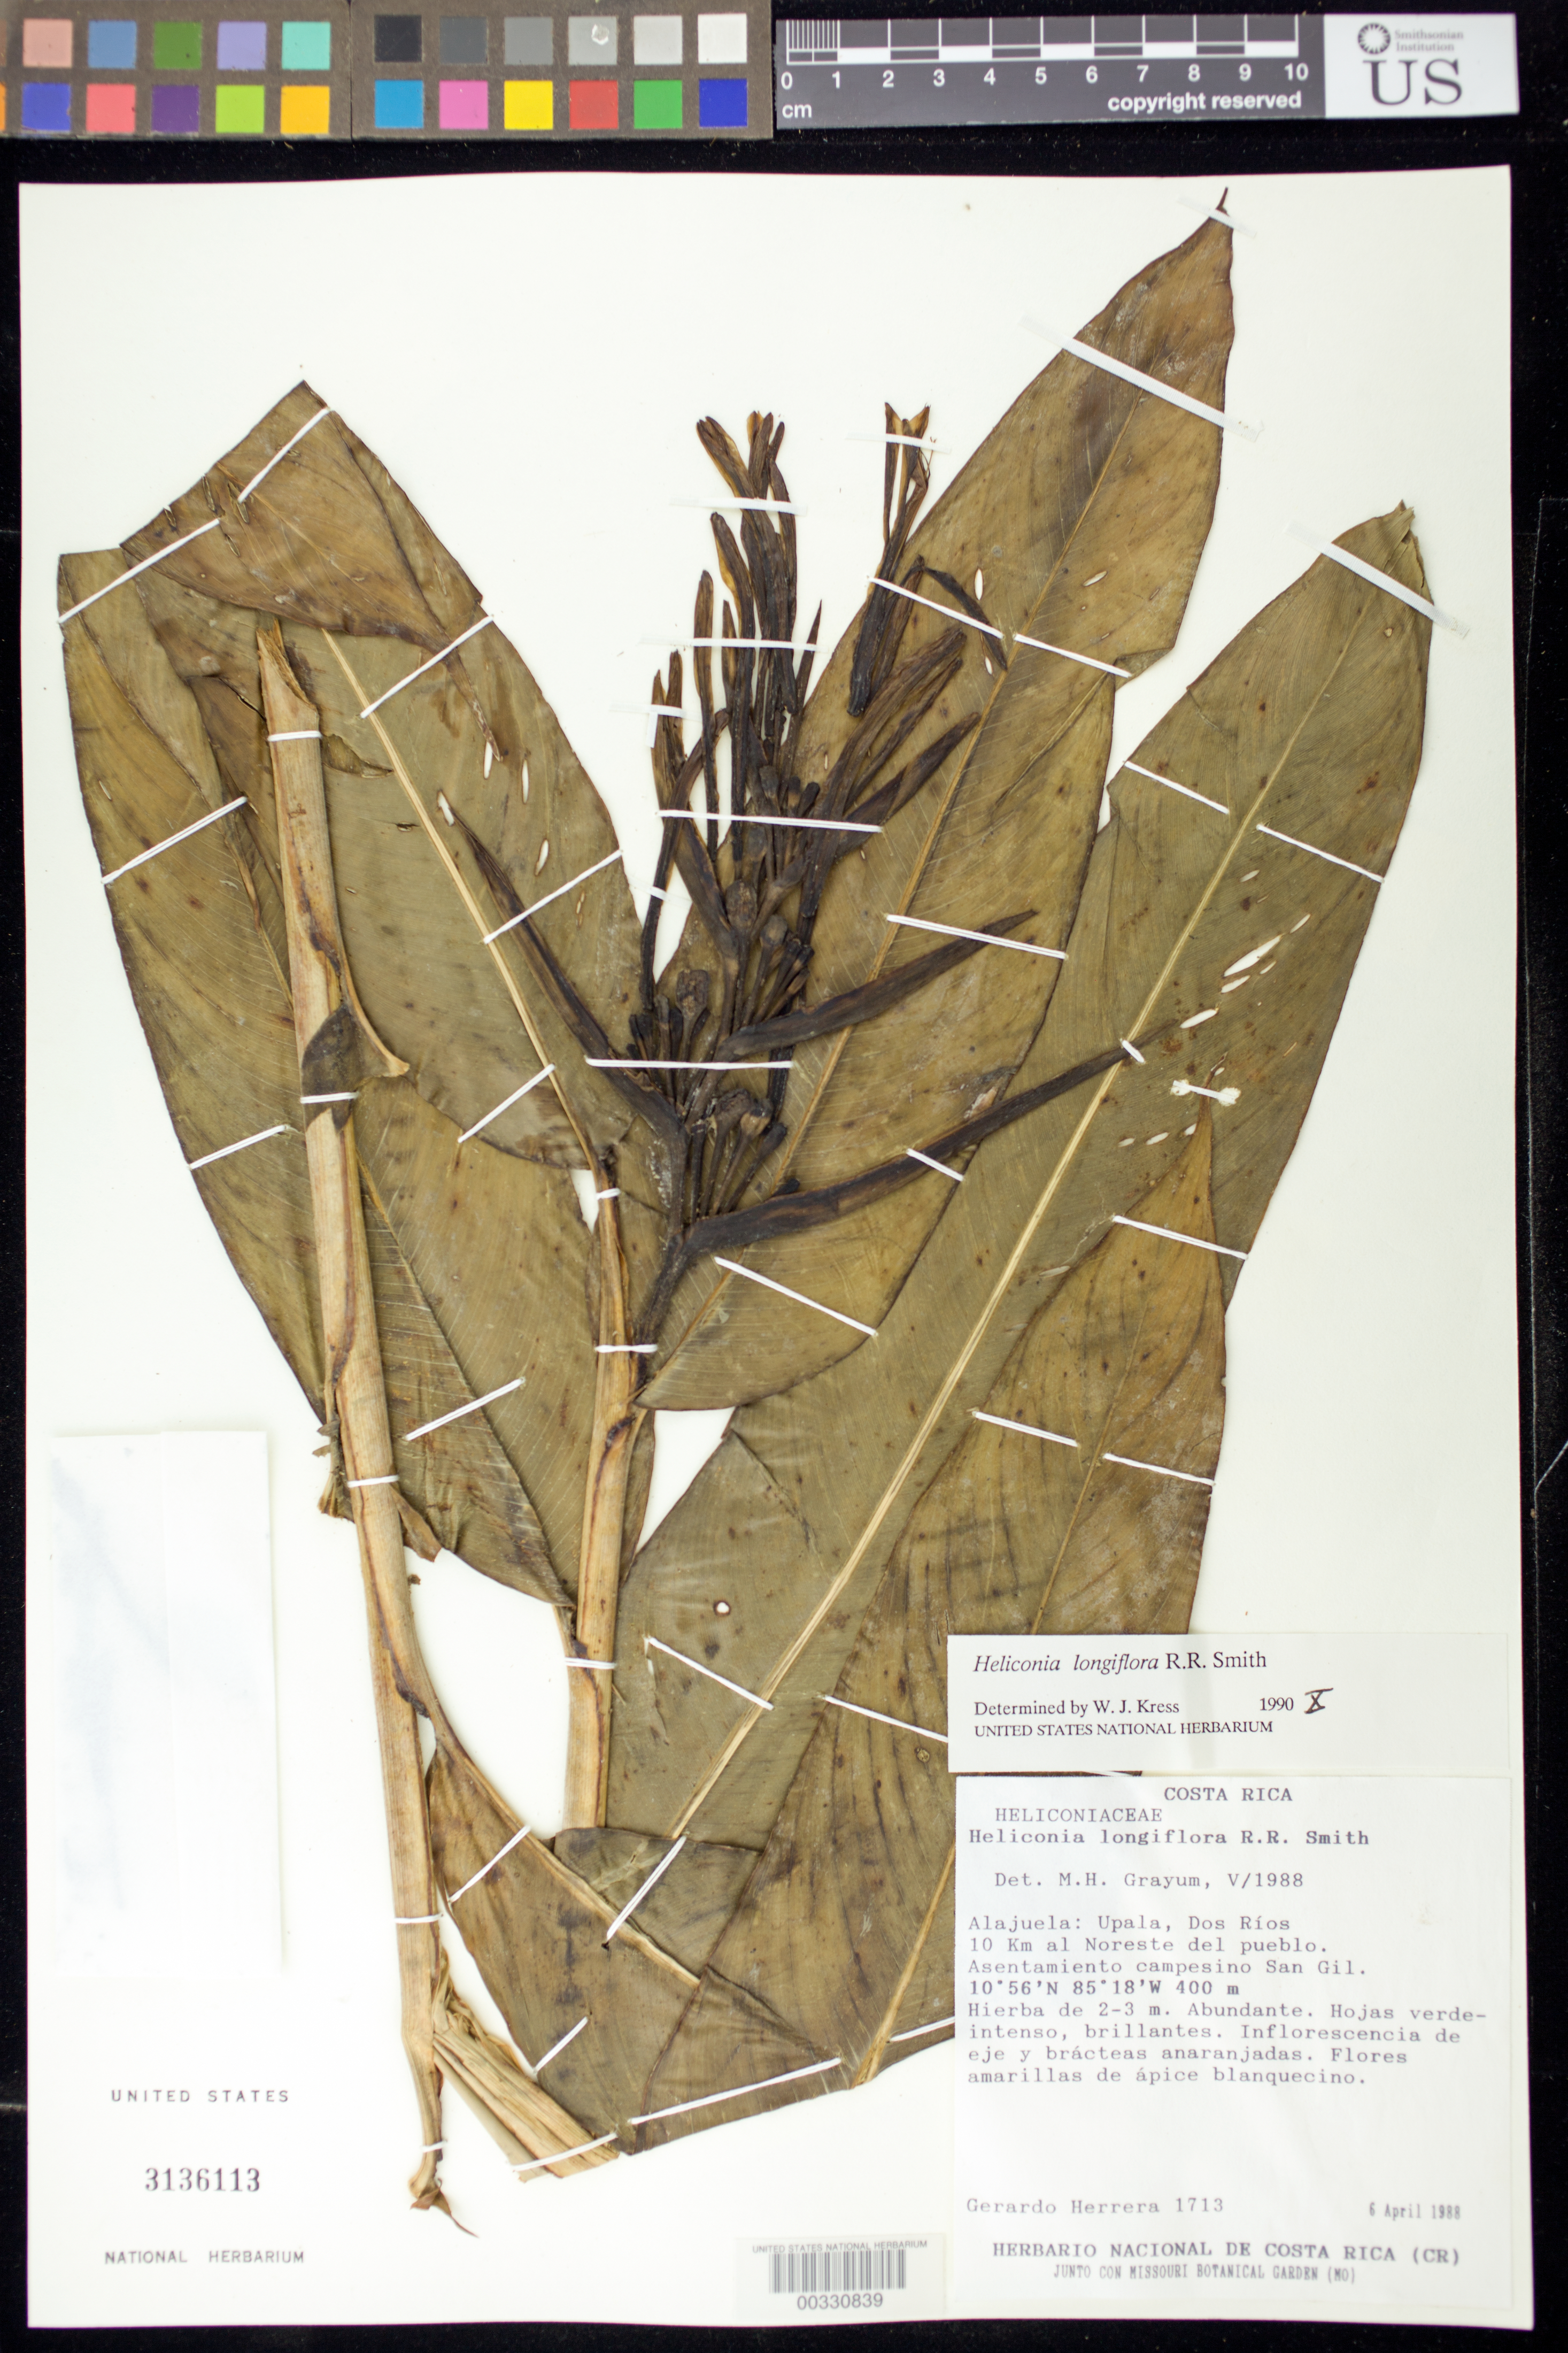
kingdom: Plantae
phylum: Tracheophyta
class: Liliopsida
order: Zingiberales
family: Heliconiaceae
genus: Heliconia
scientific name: Heliconia longiflora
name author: R.R. Sm.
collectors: G. Herrera Ch.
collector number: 1713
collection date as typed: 06 Apr 1988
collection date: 1988-04-06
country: Costa Rica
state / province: Alajuela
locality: Upala, Dos Ríos 10 km NE del pueblo, asentamiento campesino San Gil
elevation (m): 400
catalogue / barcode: US 3136113